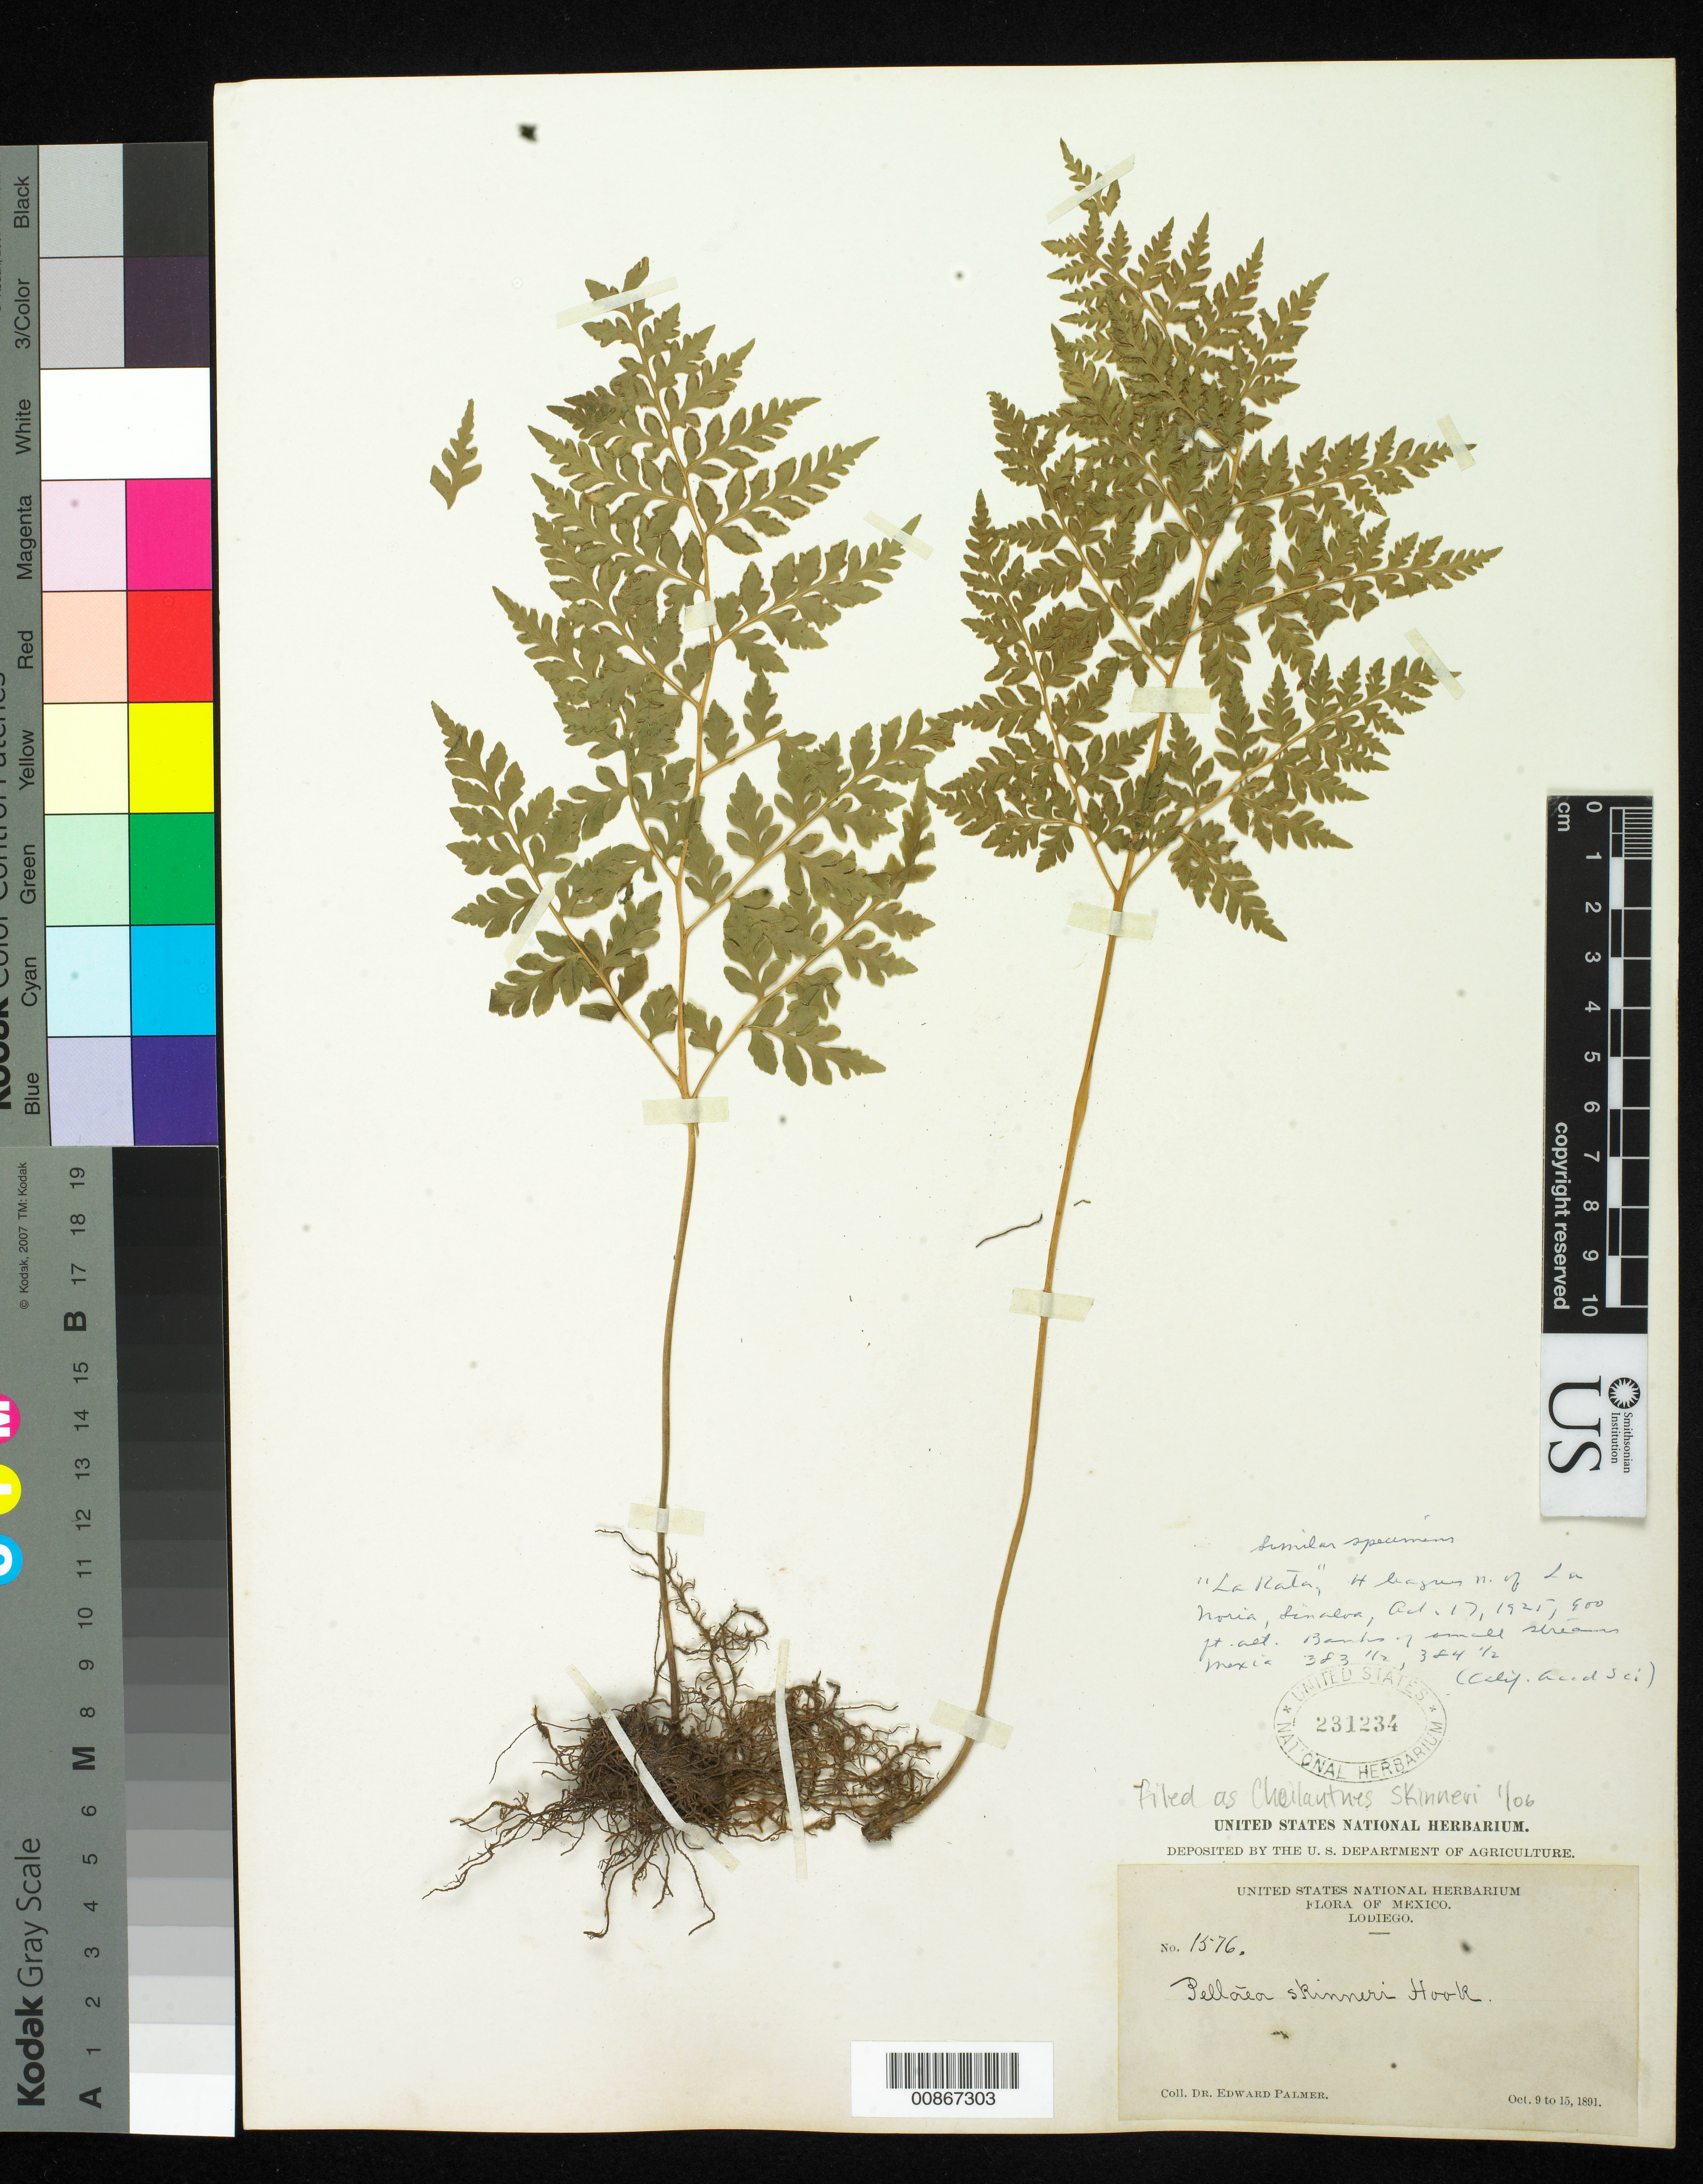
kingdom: Plantae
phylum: Tracheophyta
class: Polypodiopsida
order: Polypodiales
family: Pteridaceae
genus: Cheilanthes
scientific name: Cheilanthes skinneri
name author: (Hook.) T. Moore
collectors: E. Palmer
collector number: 1576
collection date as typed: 09 Oct 1891 to 15 Oct 1891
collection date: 1891-10-09/1891-10-15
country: Mexico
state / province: Sinaloa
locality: Lodiego, Sinaloa.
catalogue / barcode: US 231234